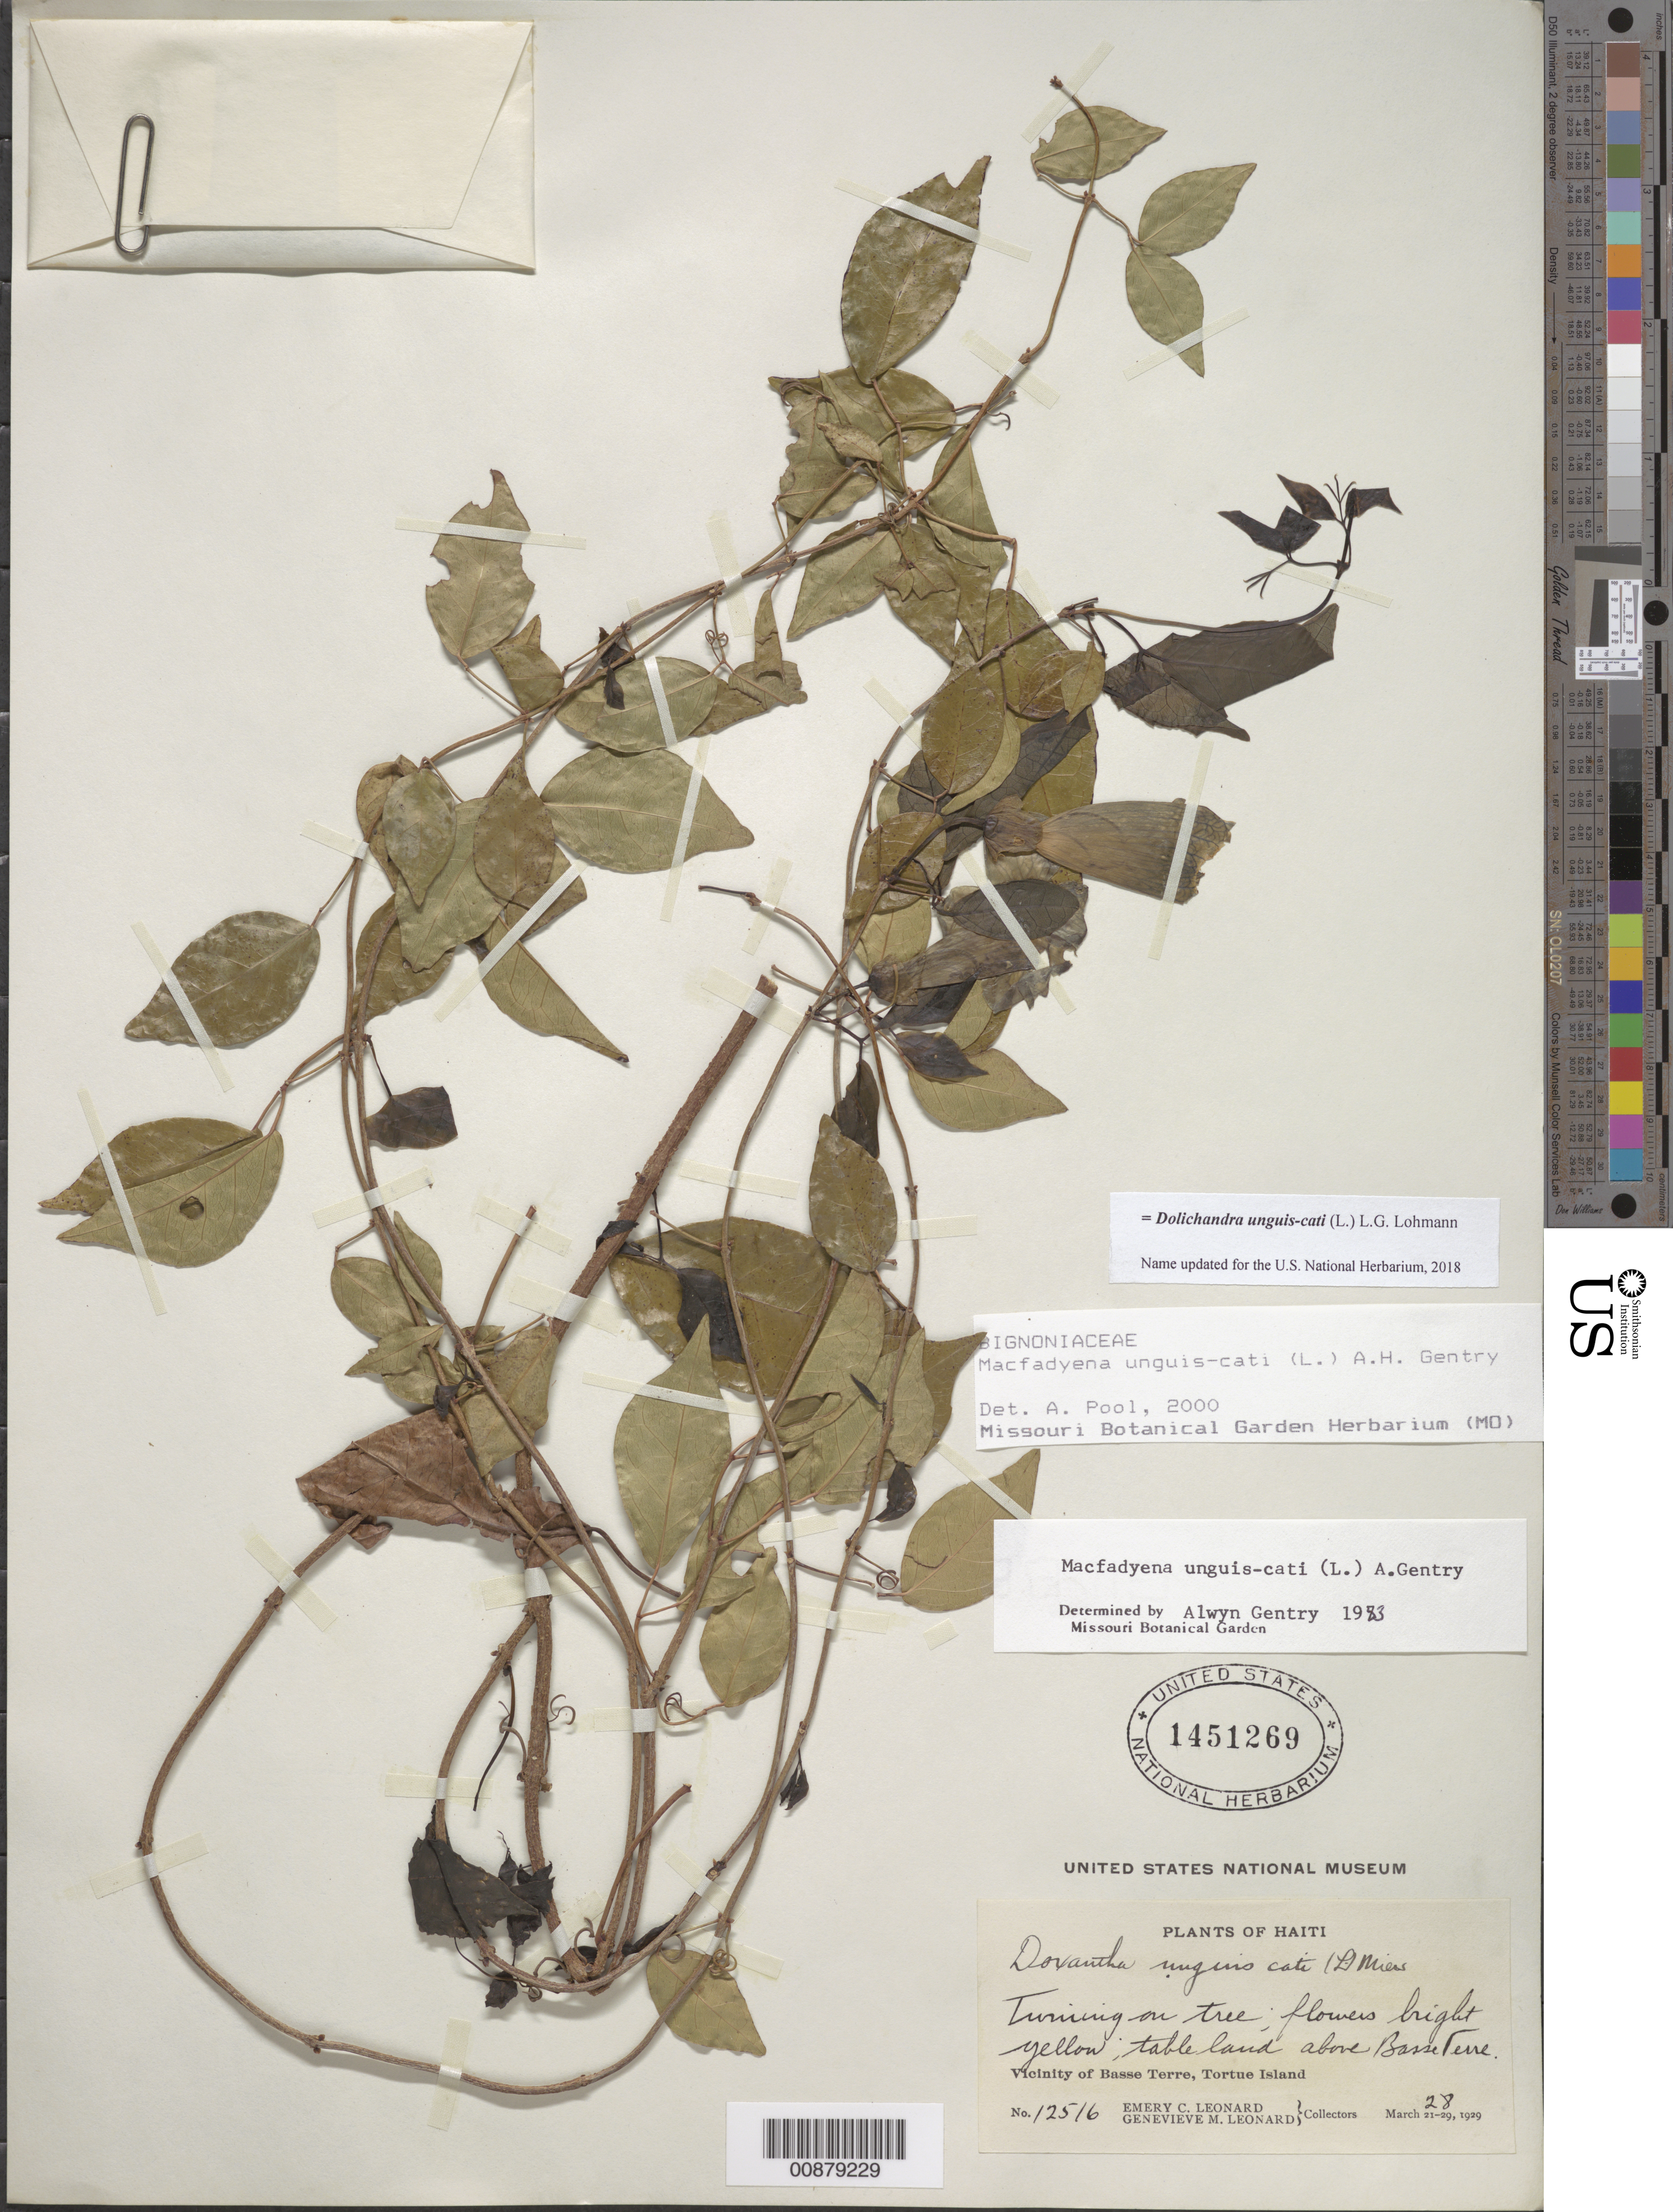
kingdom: Plantae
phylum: Tracheophyta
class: Magnoliopsida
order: Lamiales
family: Bignoniaceae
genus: Dolichandra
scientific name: Dolichandra unguis-cati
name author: (L.) L.G. Lohmann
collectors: E. C. Leonard & G. M. Leonard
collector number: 12516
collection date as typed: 28 Mar 1929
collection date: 1929-03-28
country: Haiti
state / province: Nord-Óuest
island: Île de la Tortue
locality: Vicinity of Basse Terre, Tortue Island, table land above Basse Terre.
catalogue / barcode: US 1451269